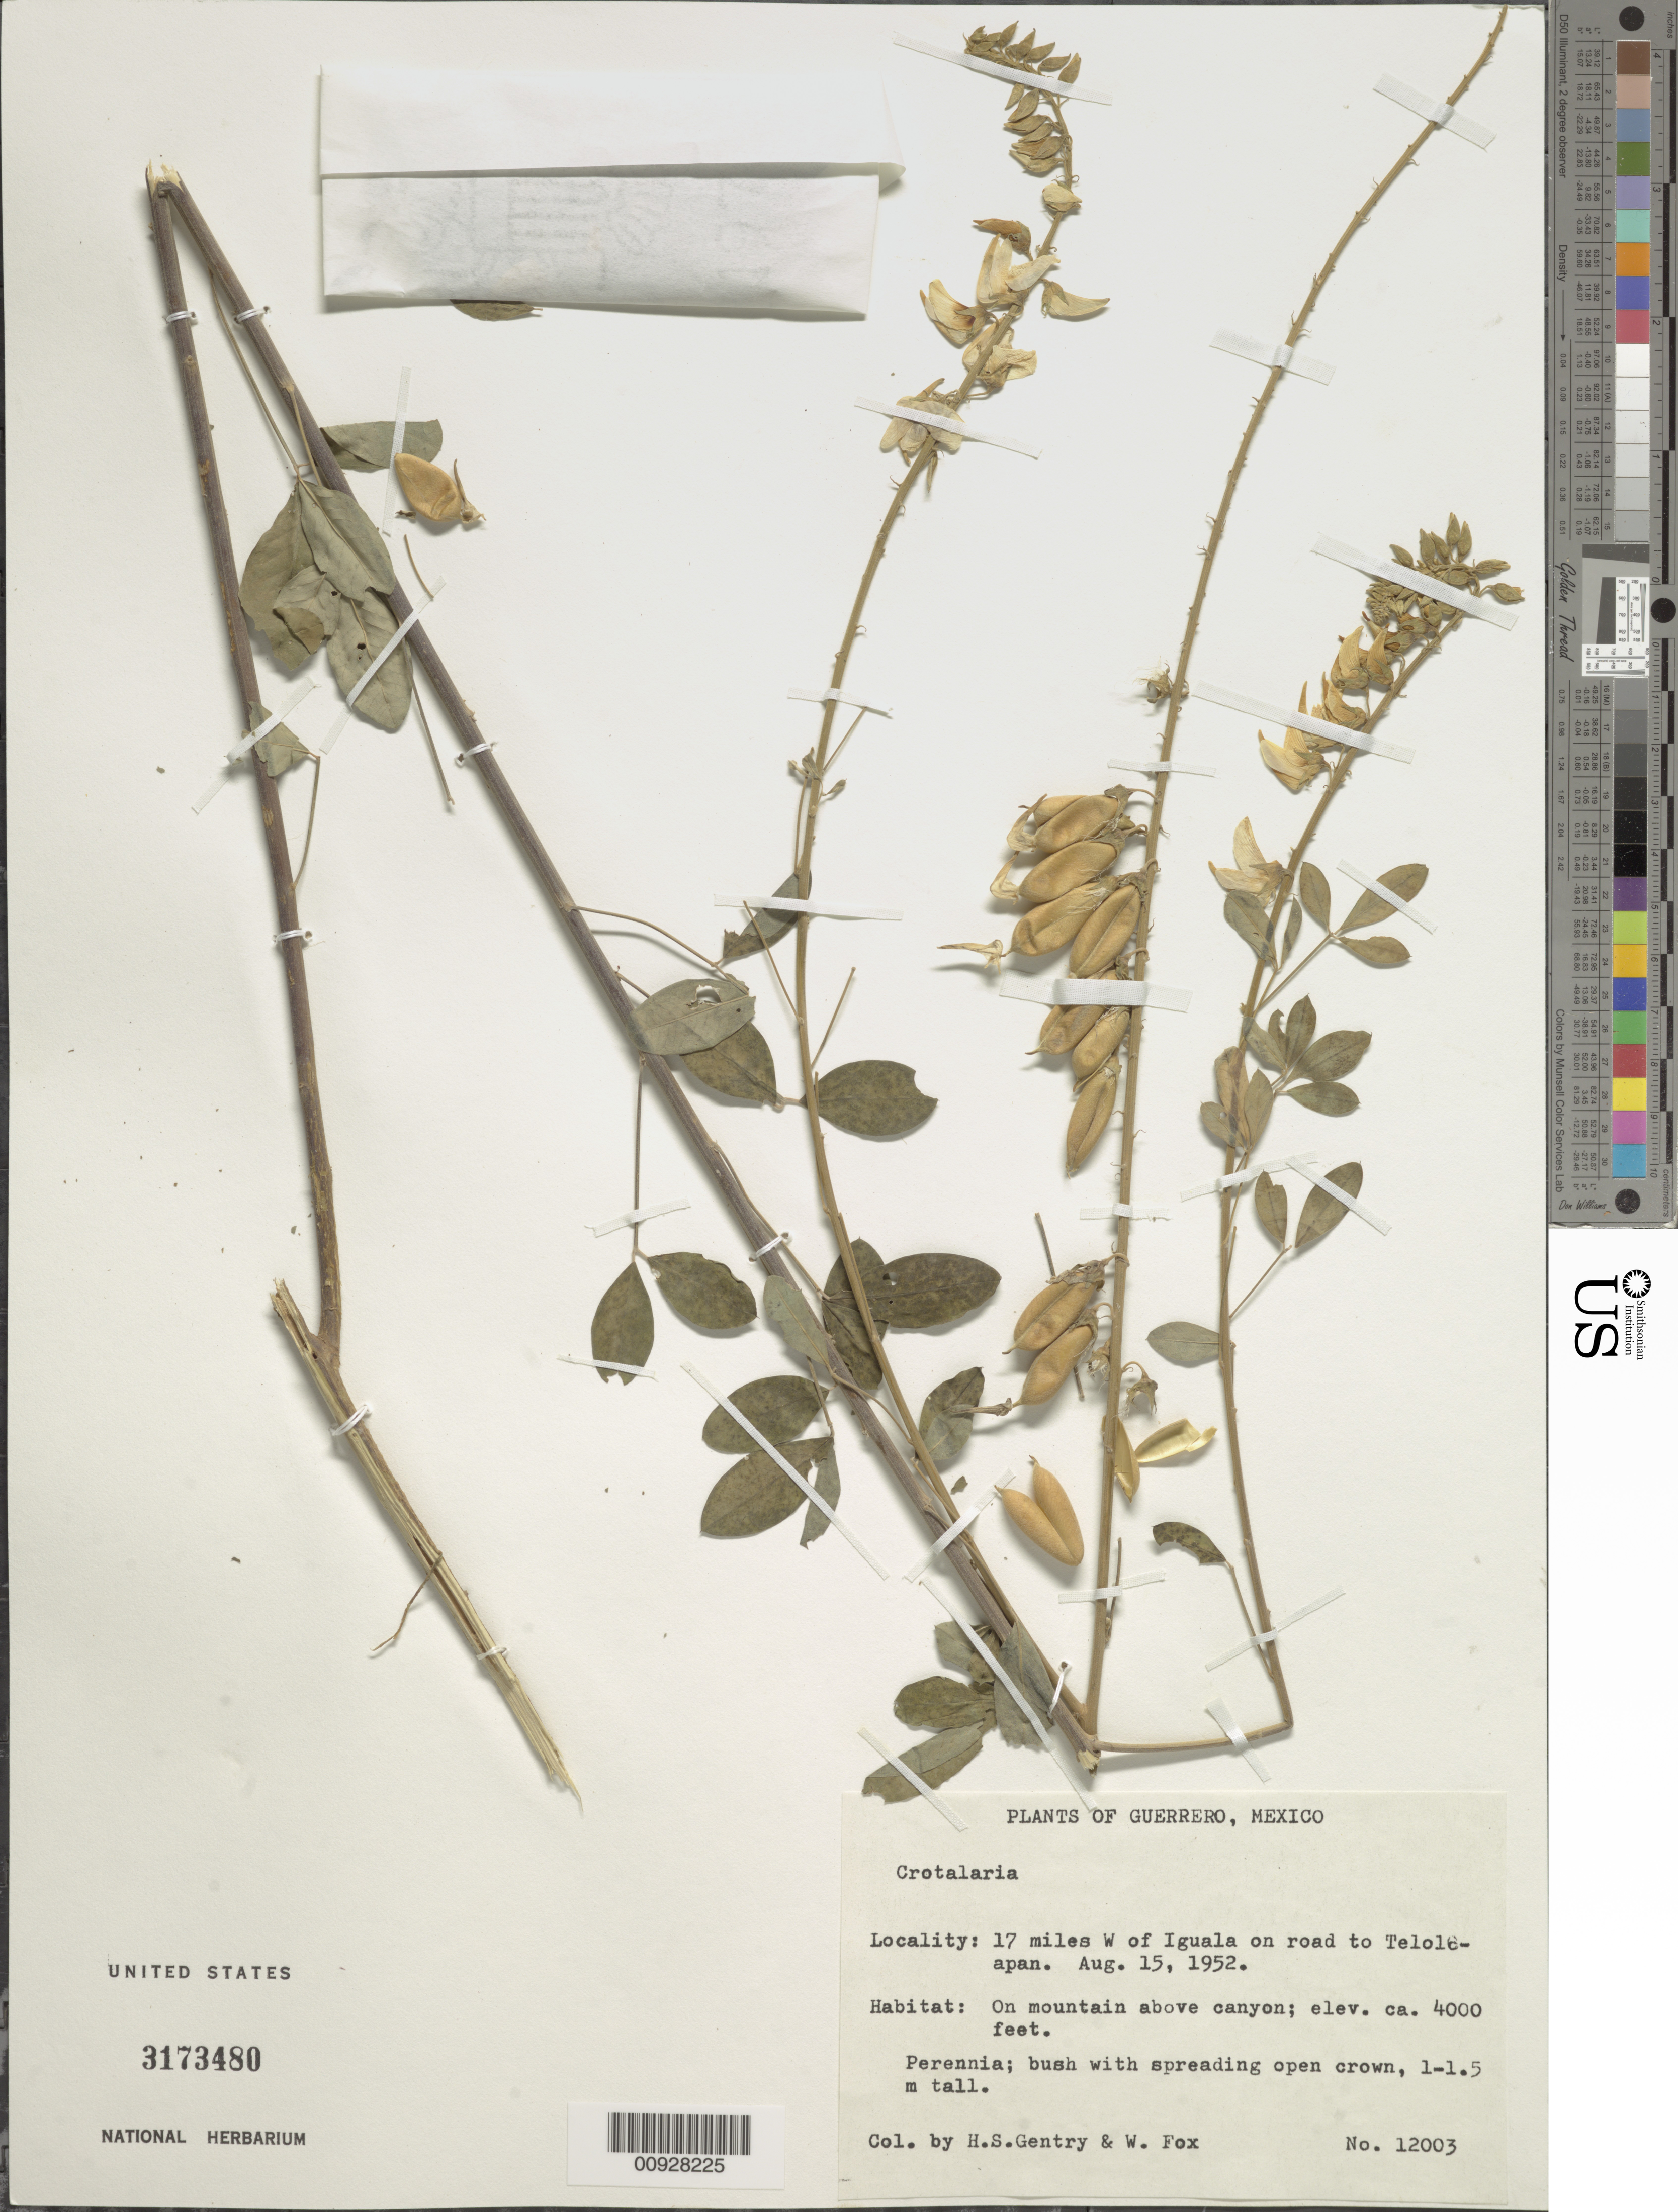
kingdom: Plantae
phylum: Tracheophyta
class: Magnoliopsida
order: Fabales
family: Fabaceae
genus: Crotalaria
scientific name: Crotalaria sp.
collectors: H. S. Gentry & W. Fox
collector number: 12003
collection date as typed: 15 Aug 1952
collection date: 1952-08-15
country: Mexico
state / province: Guerrero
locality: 17 miles W of Iguala on road to Teloloapan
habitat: On mountain above canyon.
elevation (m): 1219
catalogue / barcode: US 3173480